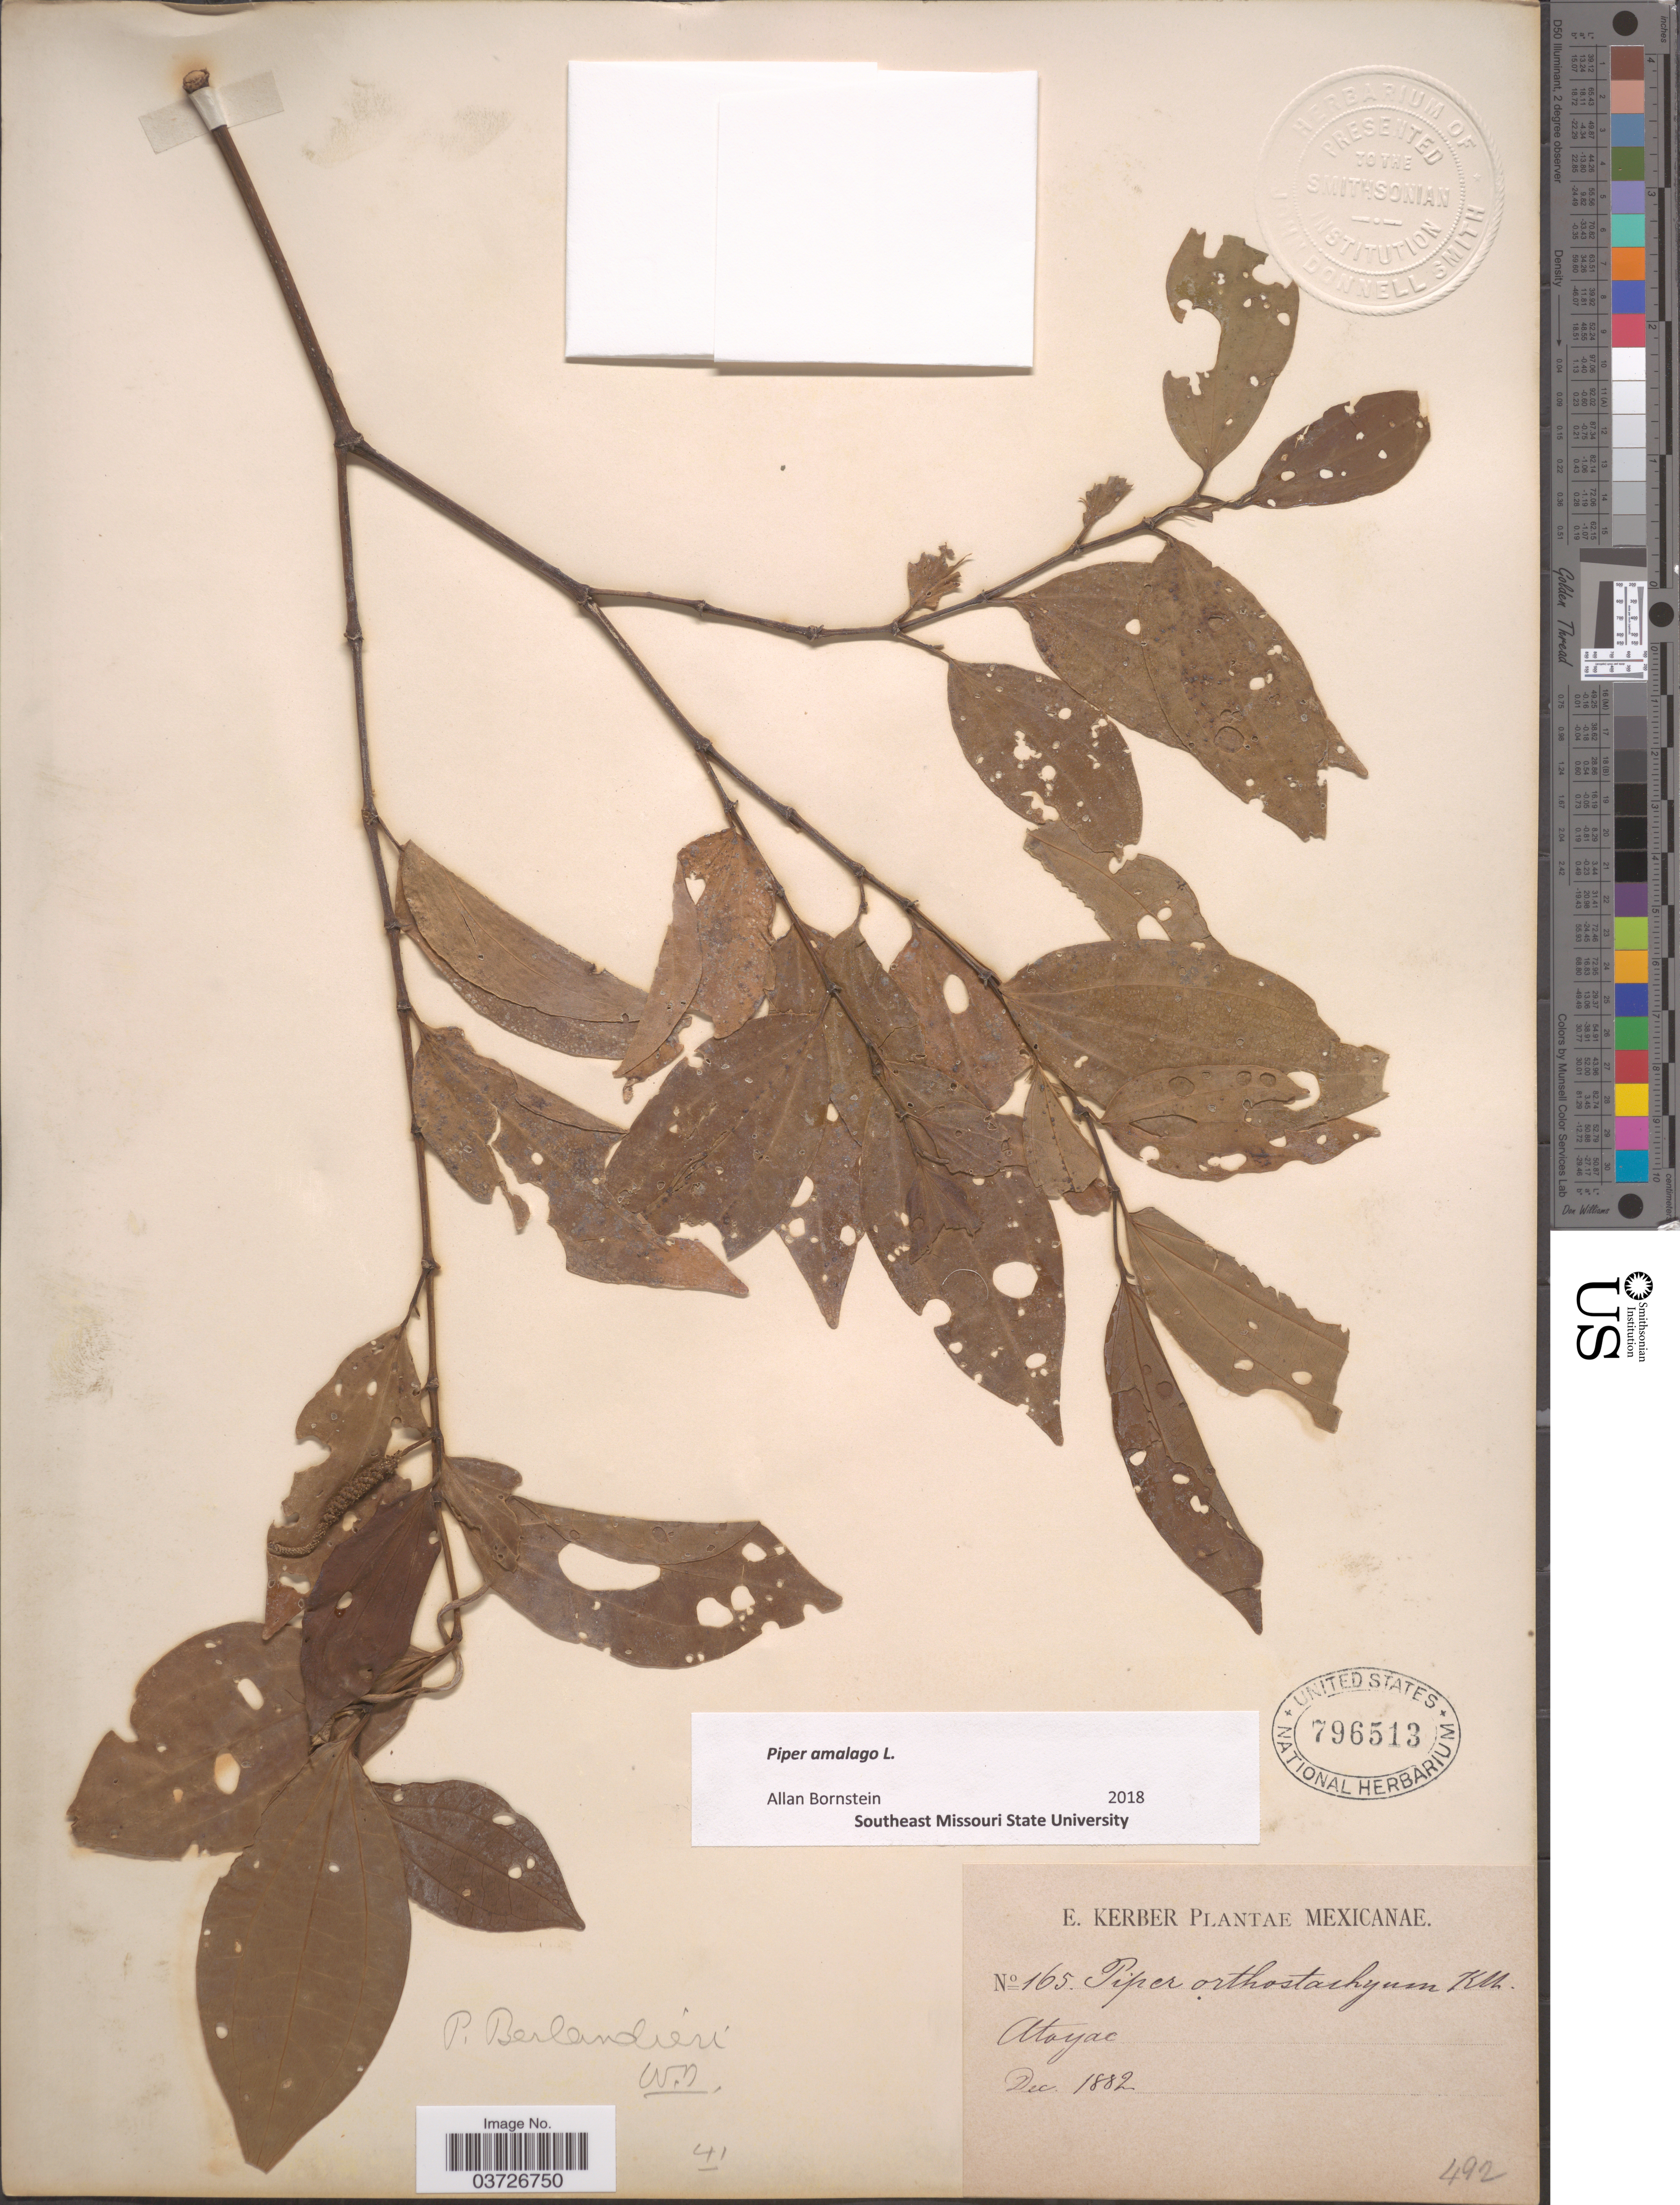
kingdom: Plantae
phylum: Tracheophyta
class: Magnoliopsida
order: Piperales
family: Piperaceae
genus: Piper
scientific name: Piper amalago var. medium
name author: (Jacq.) Yunck.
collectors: E. Kerber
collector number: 165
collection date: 1882-12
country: Mexico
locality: Atoyac.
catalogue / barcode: US 796513